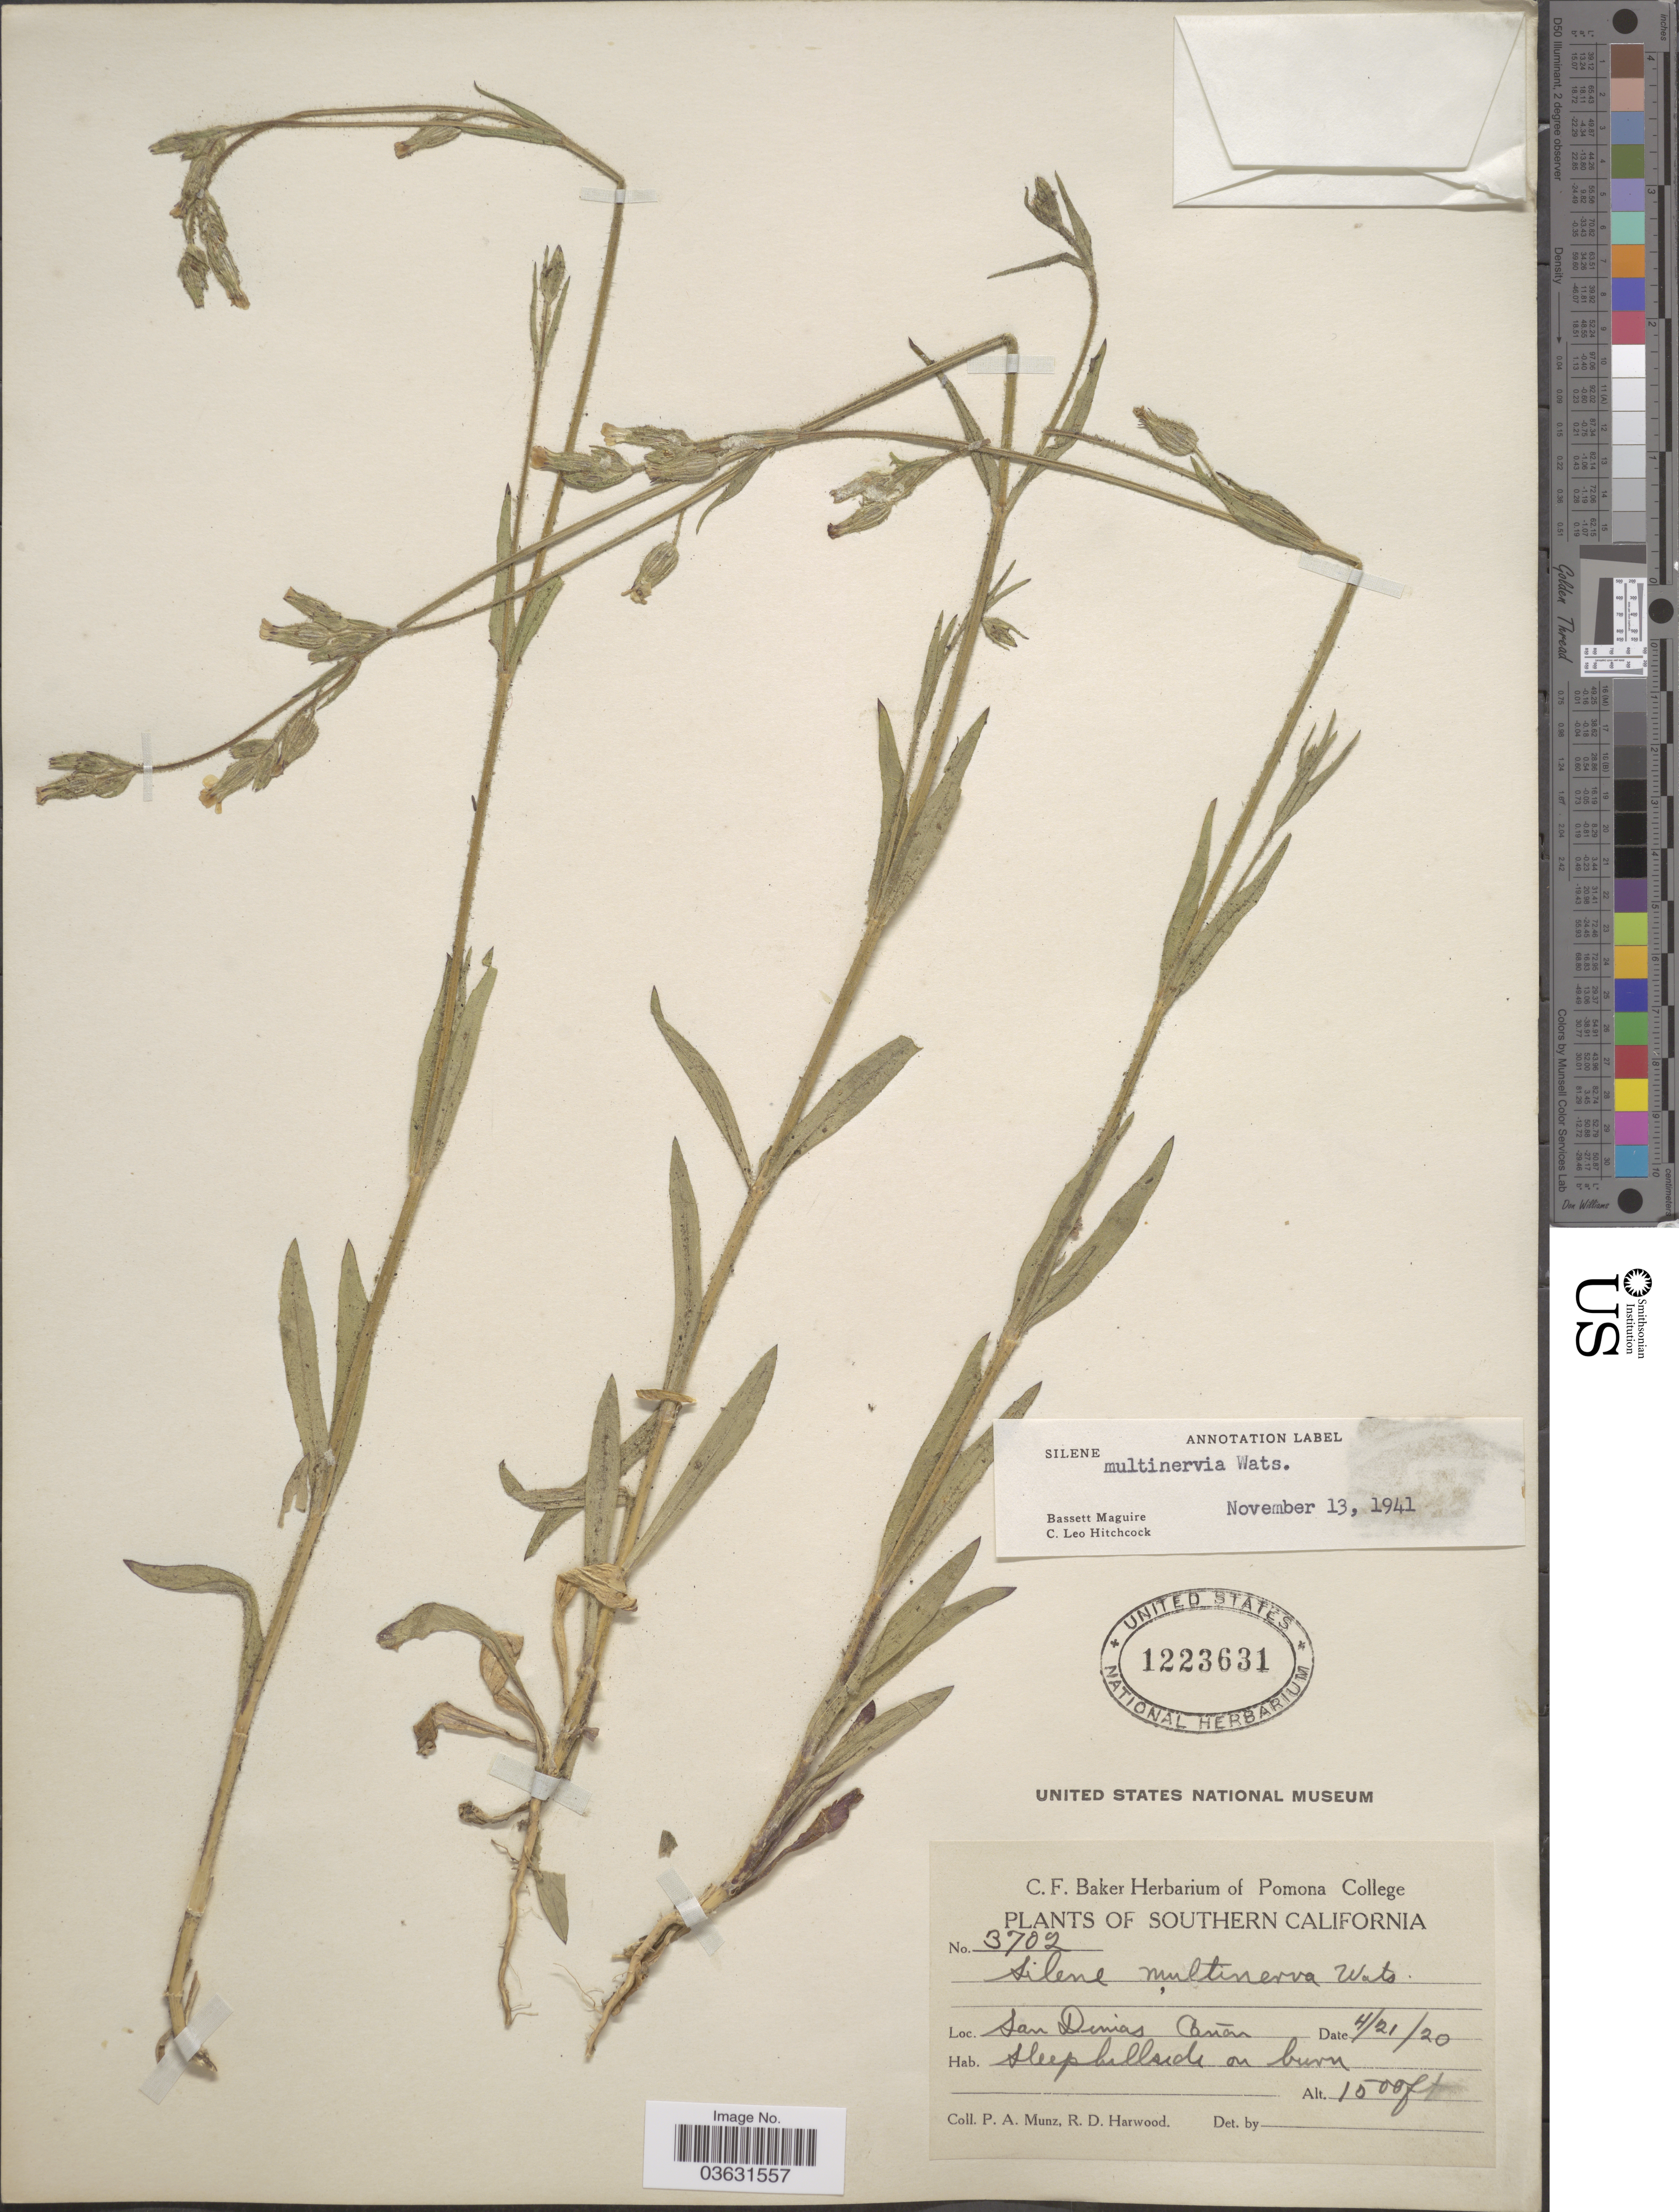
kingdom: Plantae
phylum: Tracheophyta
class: Magnoliopsida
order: Caryophyllales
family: Caryophyllaceae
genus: Silene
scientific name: Silene multinervia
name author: S. Watson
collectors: P. A. Munz & R. Harwood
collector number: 3702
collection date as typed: Transcribed d/m/y: 21/4/20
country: United States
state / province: California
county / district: Los Angeles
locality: Southern California. San Dimas Cañon.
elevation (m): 457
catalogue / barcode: US 1223631